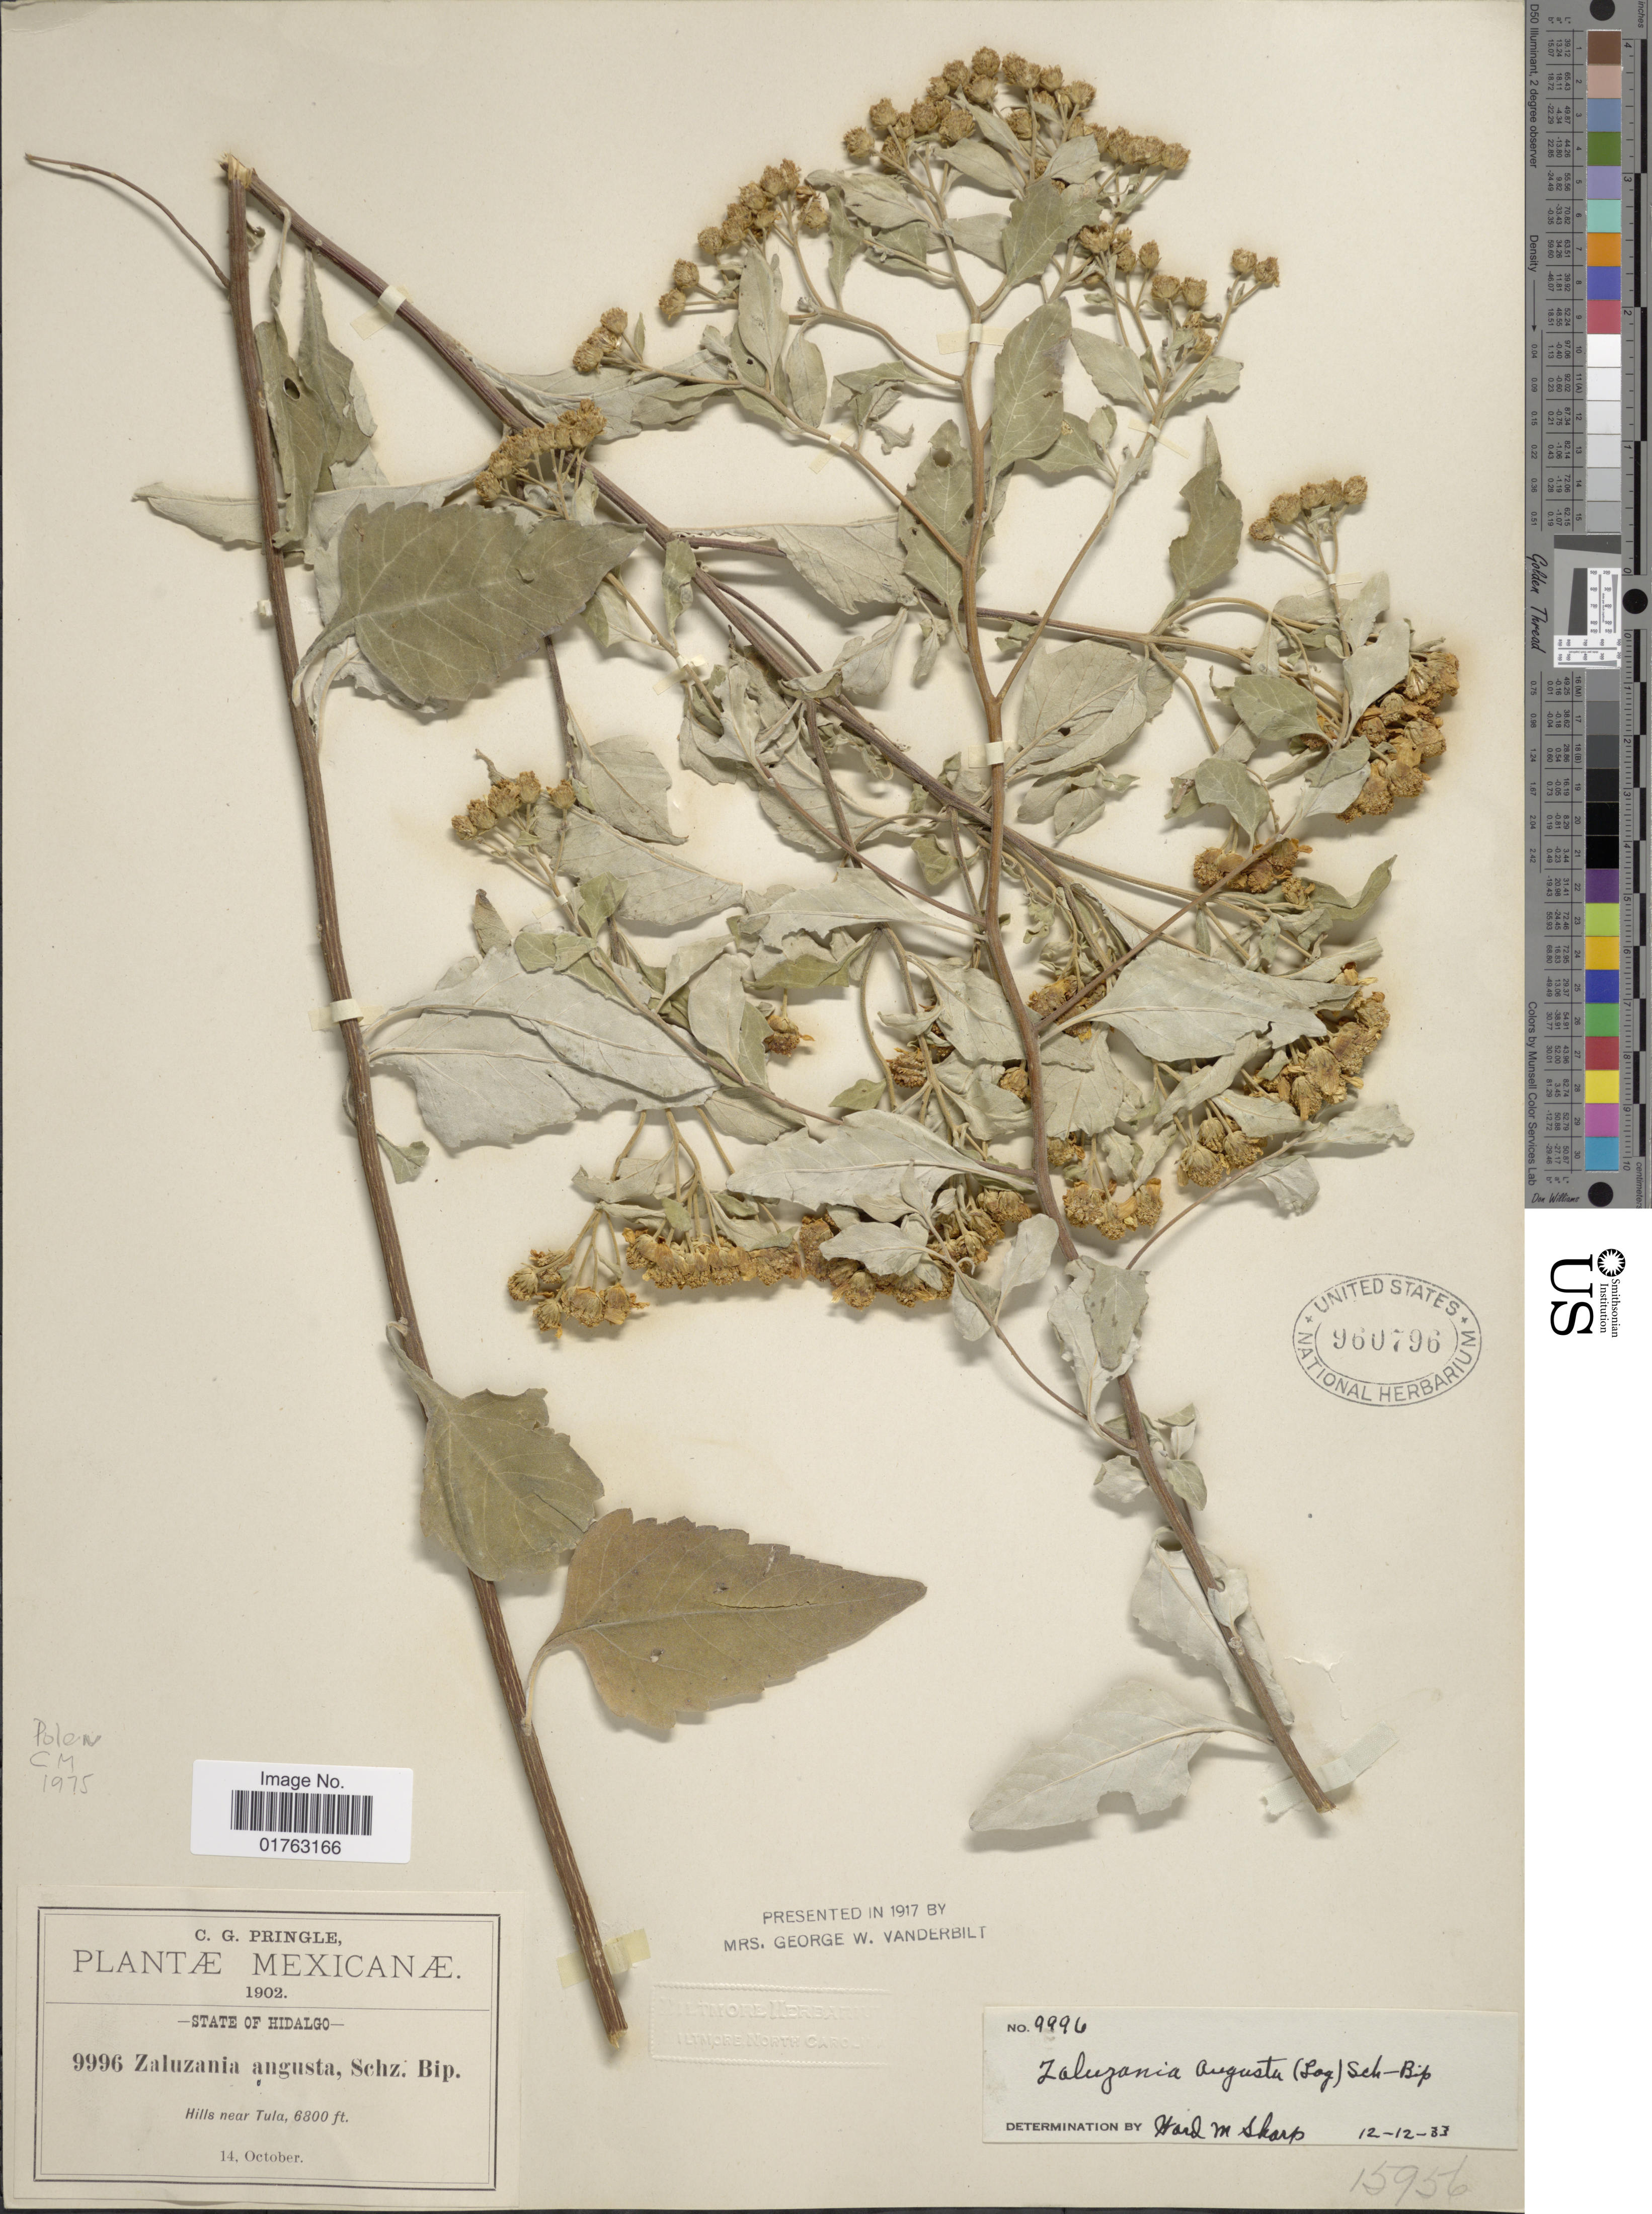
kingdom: Plantae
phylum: Tracheophyta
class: Magnoliopsida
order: Asterales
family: Asteraceae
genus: Zaluzania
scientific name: Zaluzania augusta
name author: (Lag.) Sch. Bip.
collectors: C. G. Pringle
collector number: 9996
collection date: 1902-10-14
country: Mexico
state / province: Hidalgo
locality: Hills near Tula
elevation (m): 2073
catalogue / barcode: US 960796